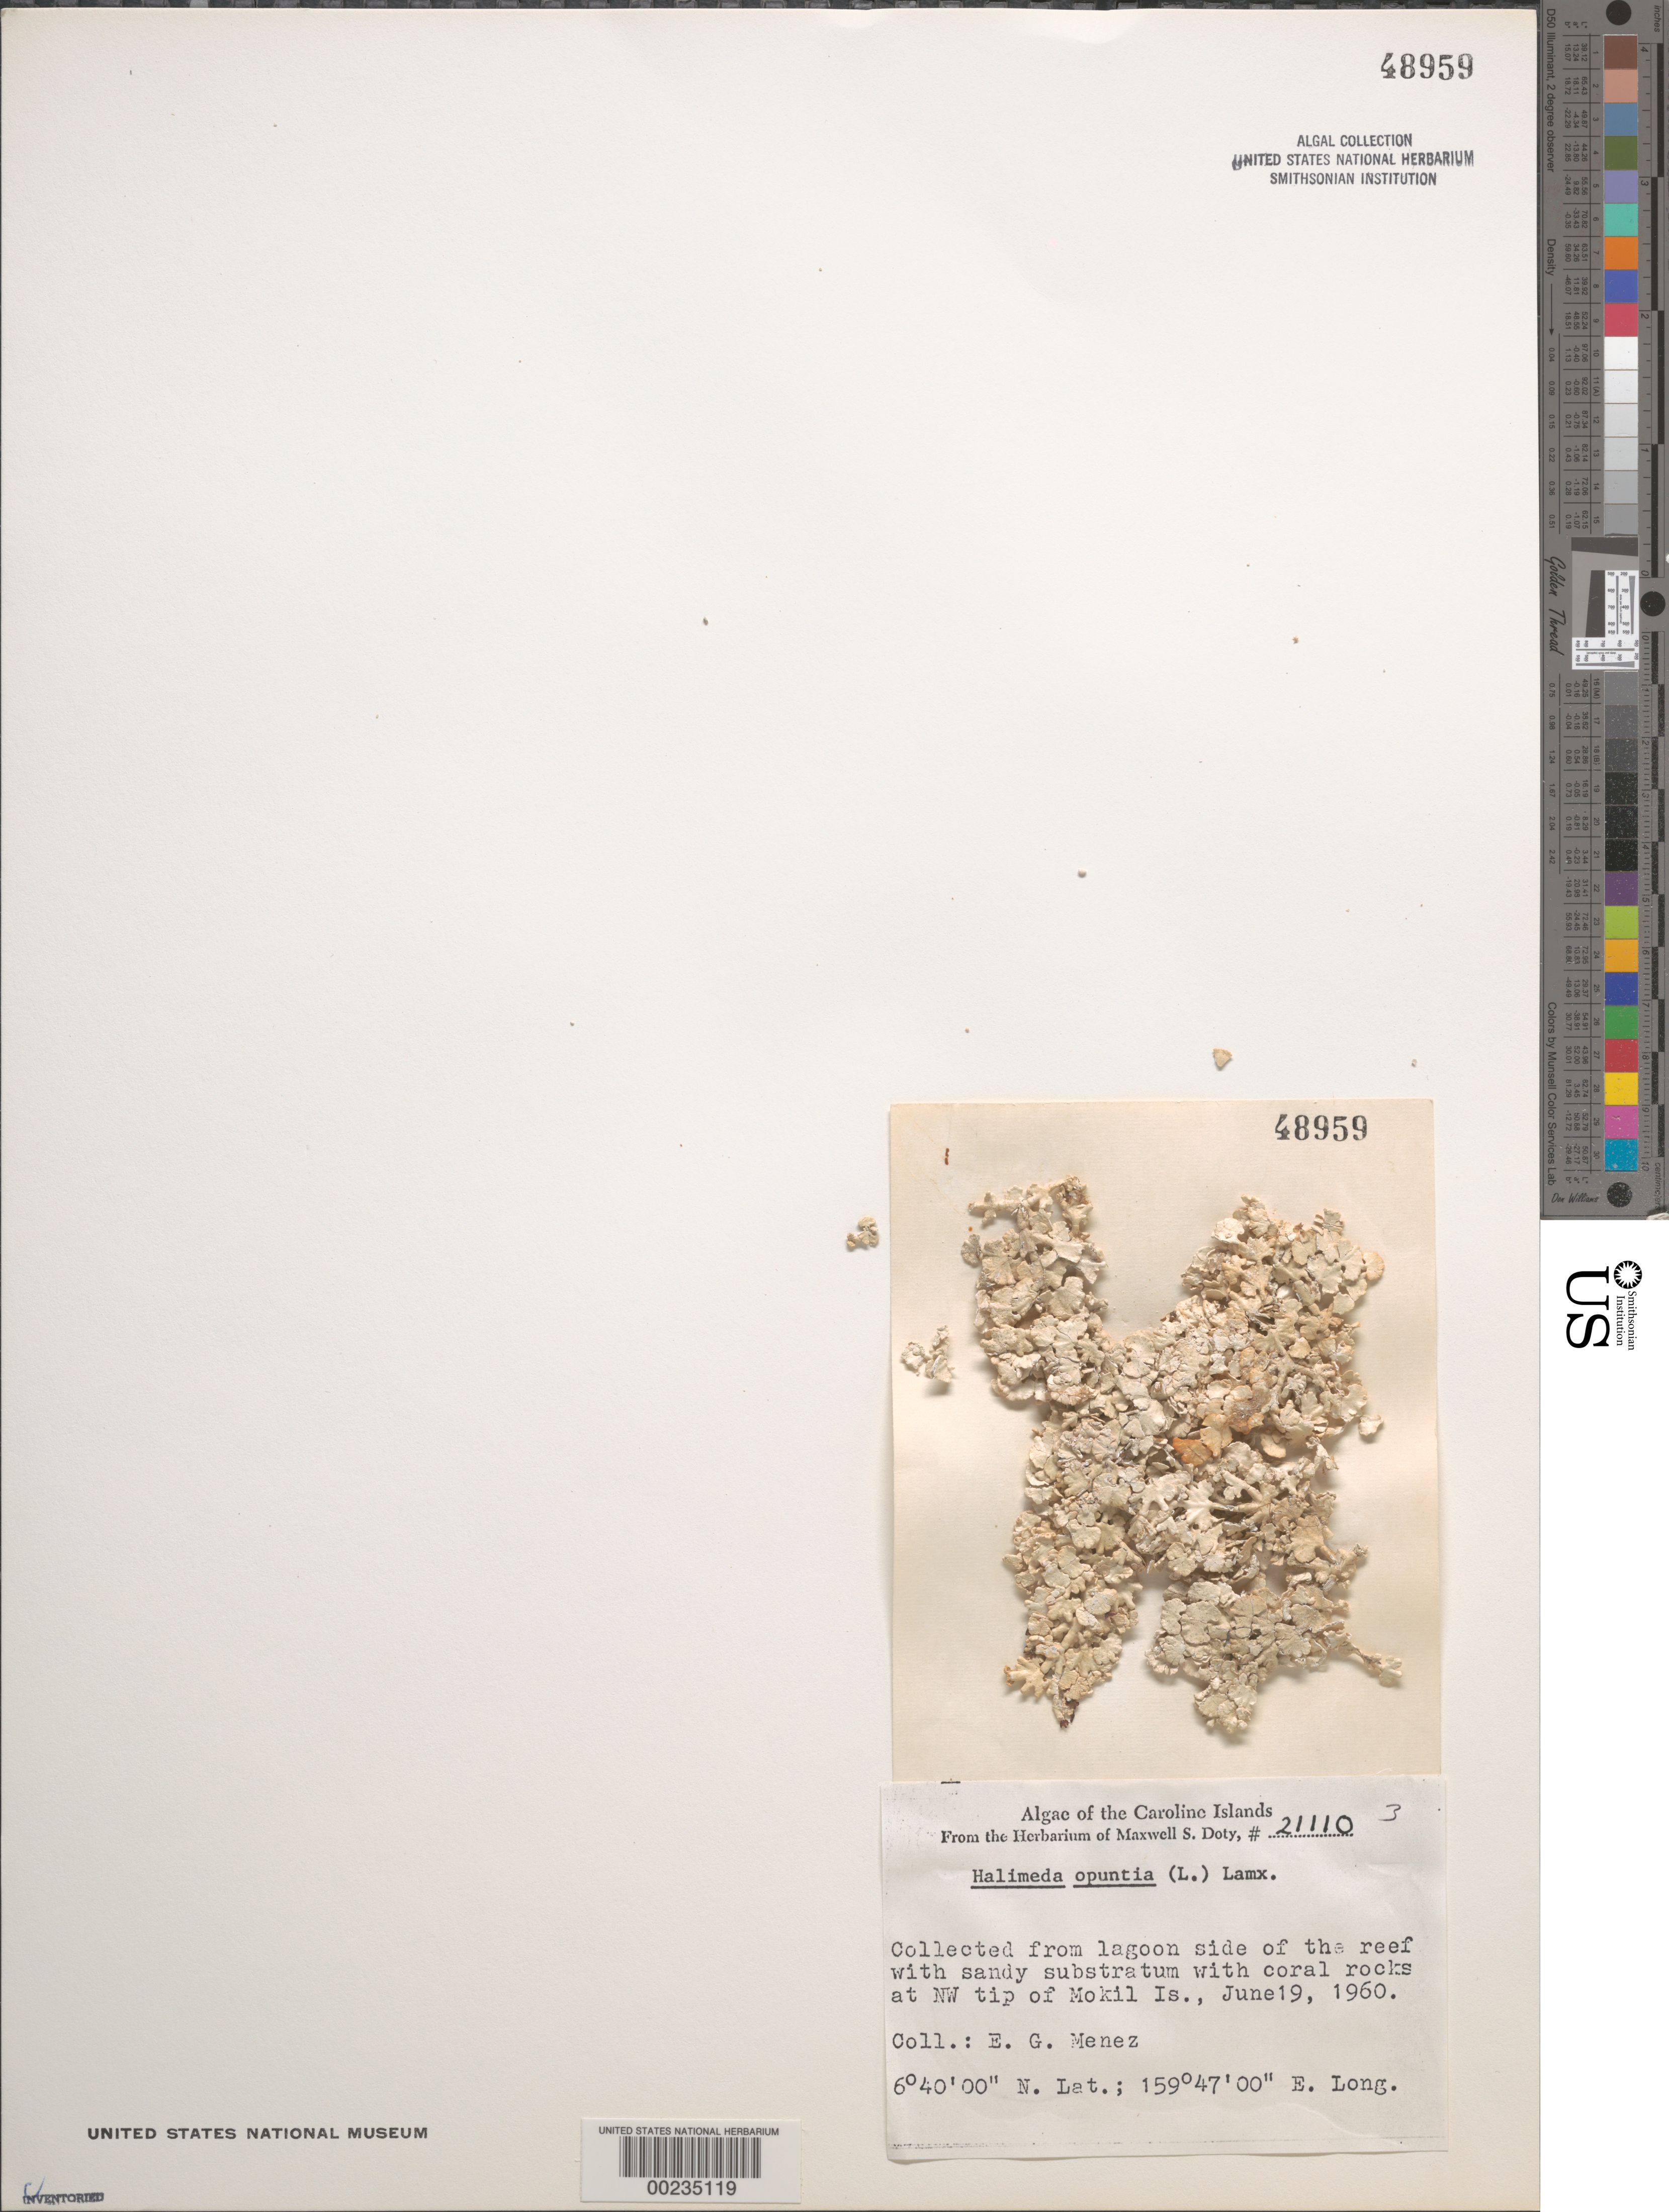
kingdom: Plantae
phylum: Chlorophyta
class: Ulvophyceae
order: Bryopsidales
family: Halimedaceae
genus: Halimeda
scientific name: Halimeda opuntia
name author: (L.) J.V.Lamouroux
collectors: Meñez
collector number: MSD 21110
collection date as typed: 19 Jun 1960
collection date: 1960-06-19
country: Micronesia, Federated States of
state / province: Pohnpei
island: Mwokil (Mokil) Atoll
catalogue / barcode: US 48959